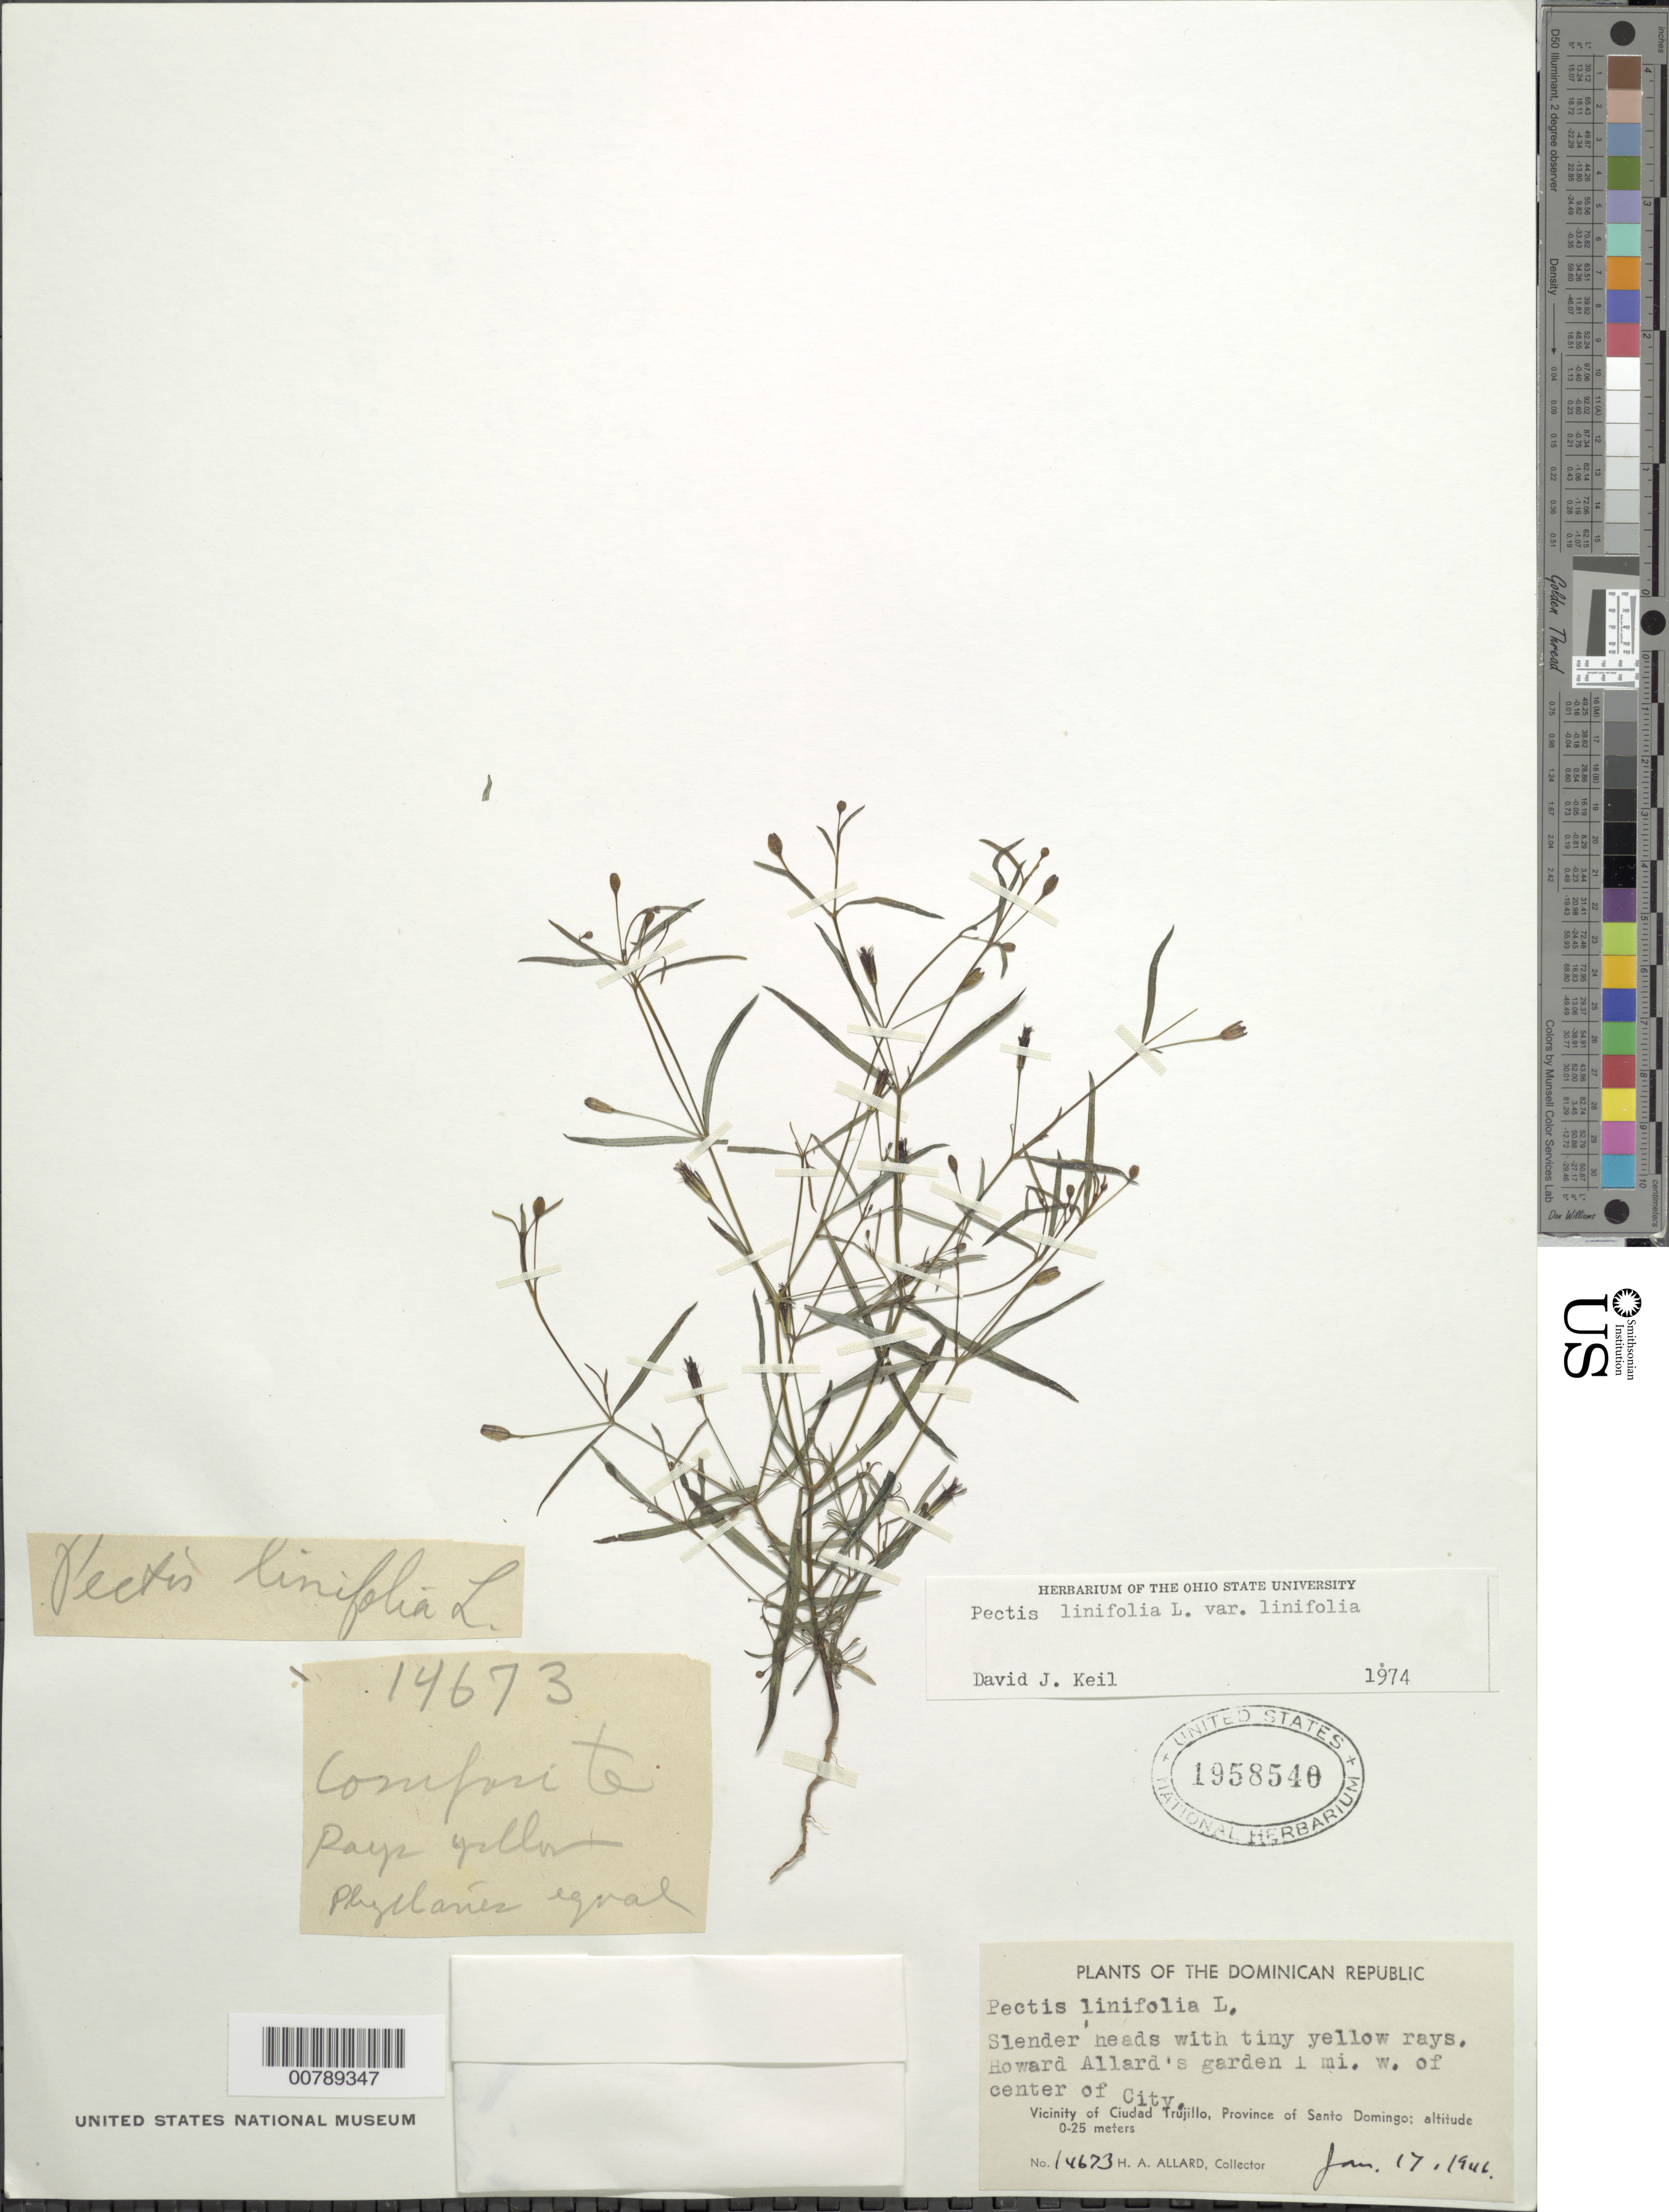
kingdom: Plantae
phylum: Tracheophyta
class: Magnoliopsida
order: Asterales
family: Asteraceae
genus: Pectis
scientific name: Pectis linifolia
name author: L.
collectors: H. A. Allard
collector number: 14673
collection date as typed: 17 Jan 1946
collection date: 1946-01-17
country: Dominican Republic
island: Hispaniola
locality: Vicinity of Ciudad Trujillo, Province of Santo Domingo. Howard Allard's garden, 1 mi W of center of city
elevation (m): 0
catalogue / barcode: US 1958540